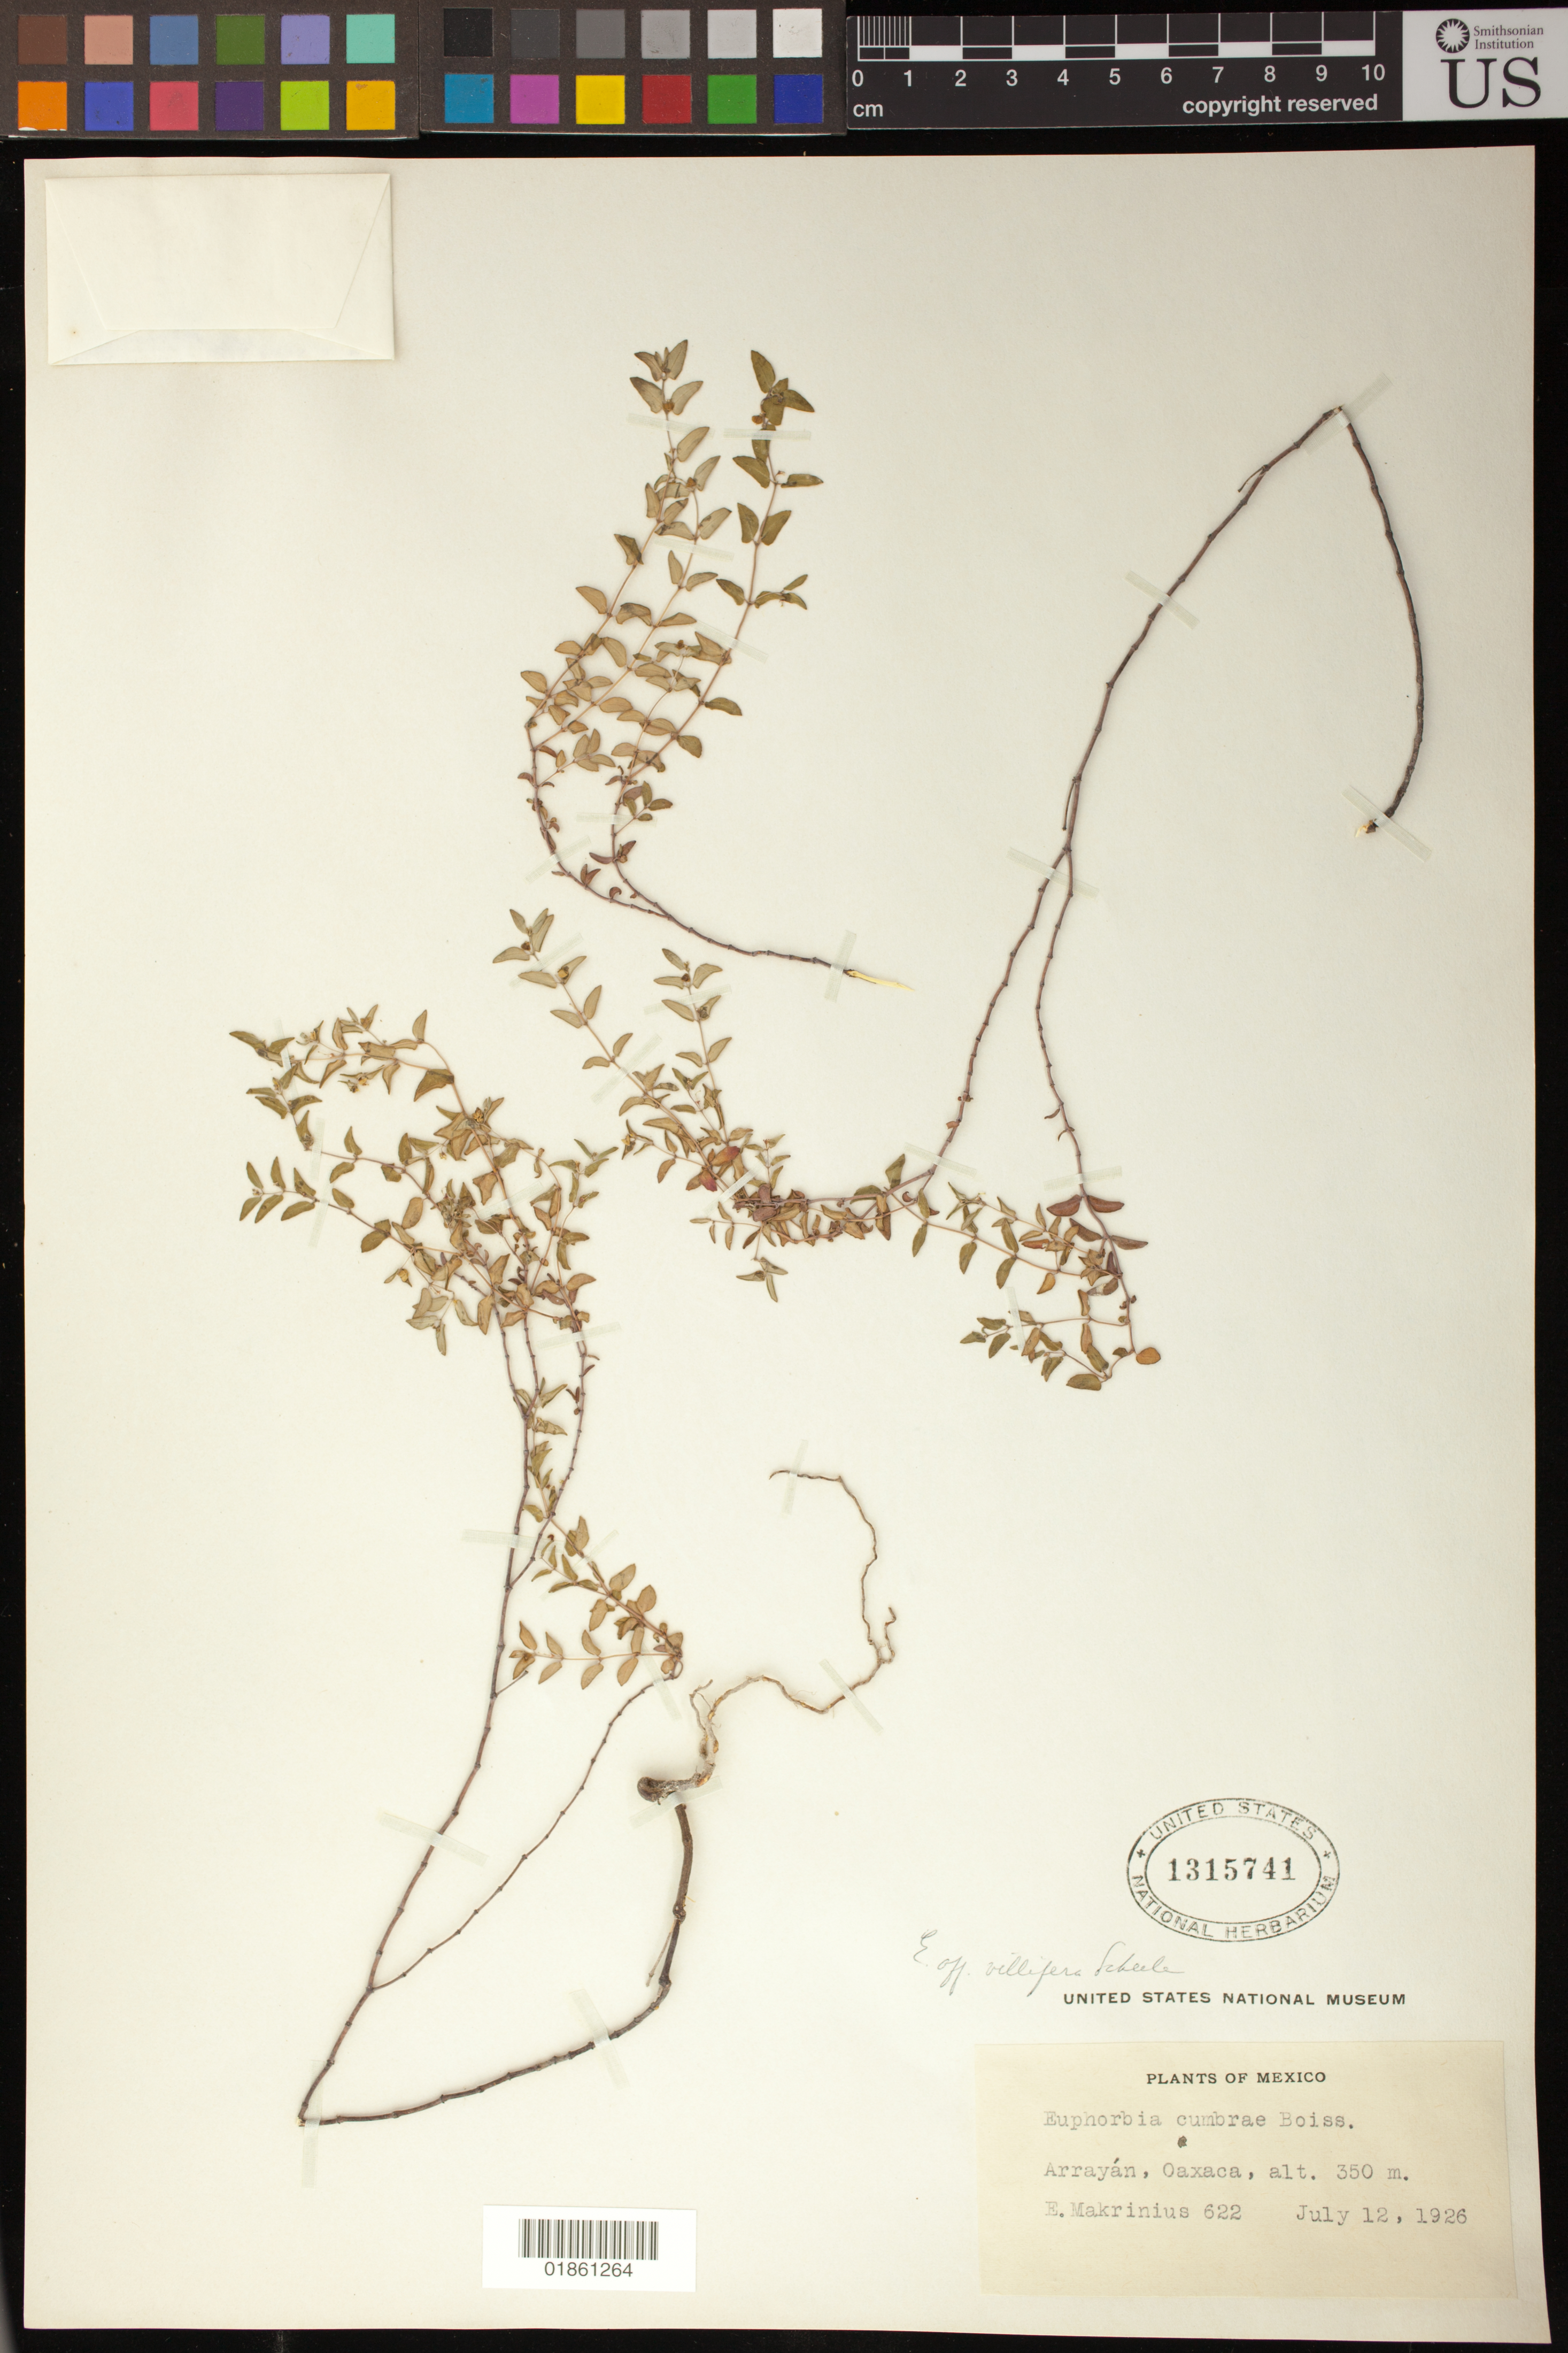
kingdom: Plantae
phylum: Tracheophyta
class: Magnoliopsida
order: Malpighiales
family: Euphorbiaceae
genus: Euphorbia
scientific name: Euphorbia sp.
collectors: E. Makrinius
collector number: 622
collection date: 1926-07-12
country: Mexico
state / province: Oaxaca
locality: Arrayan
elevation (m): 350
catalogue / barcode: US 1315741